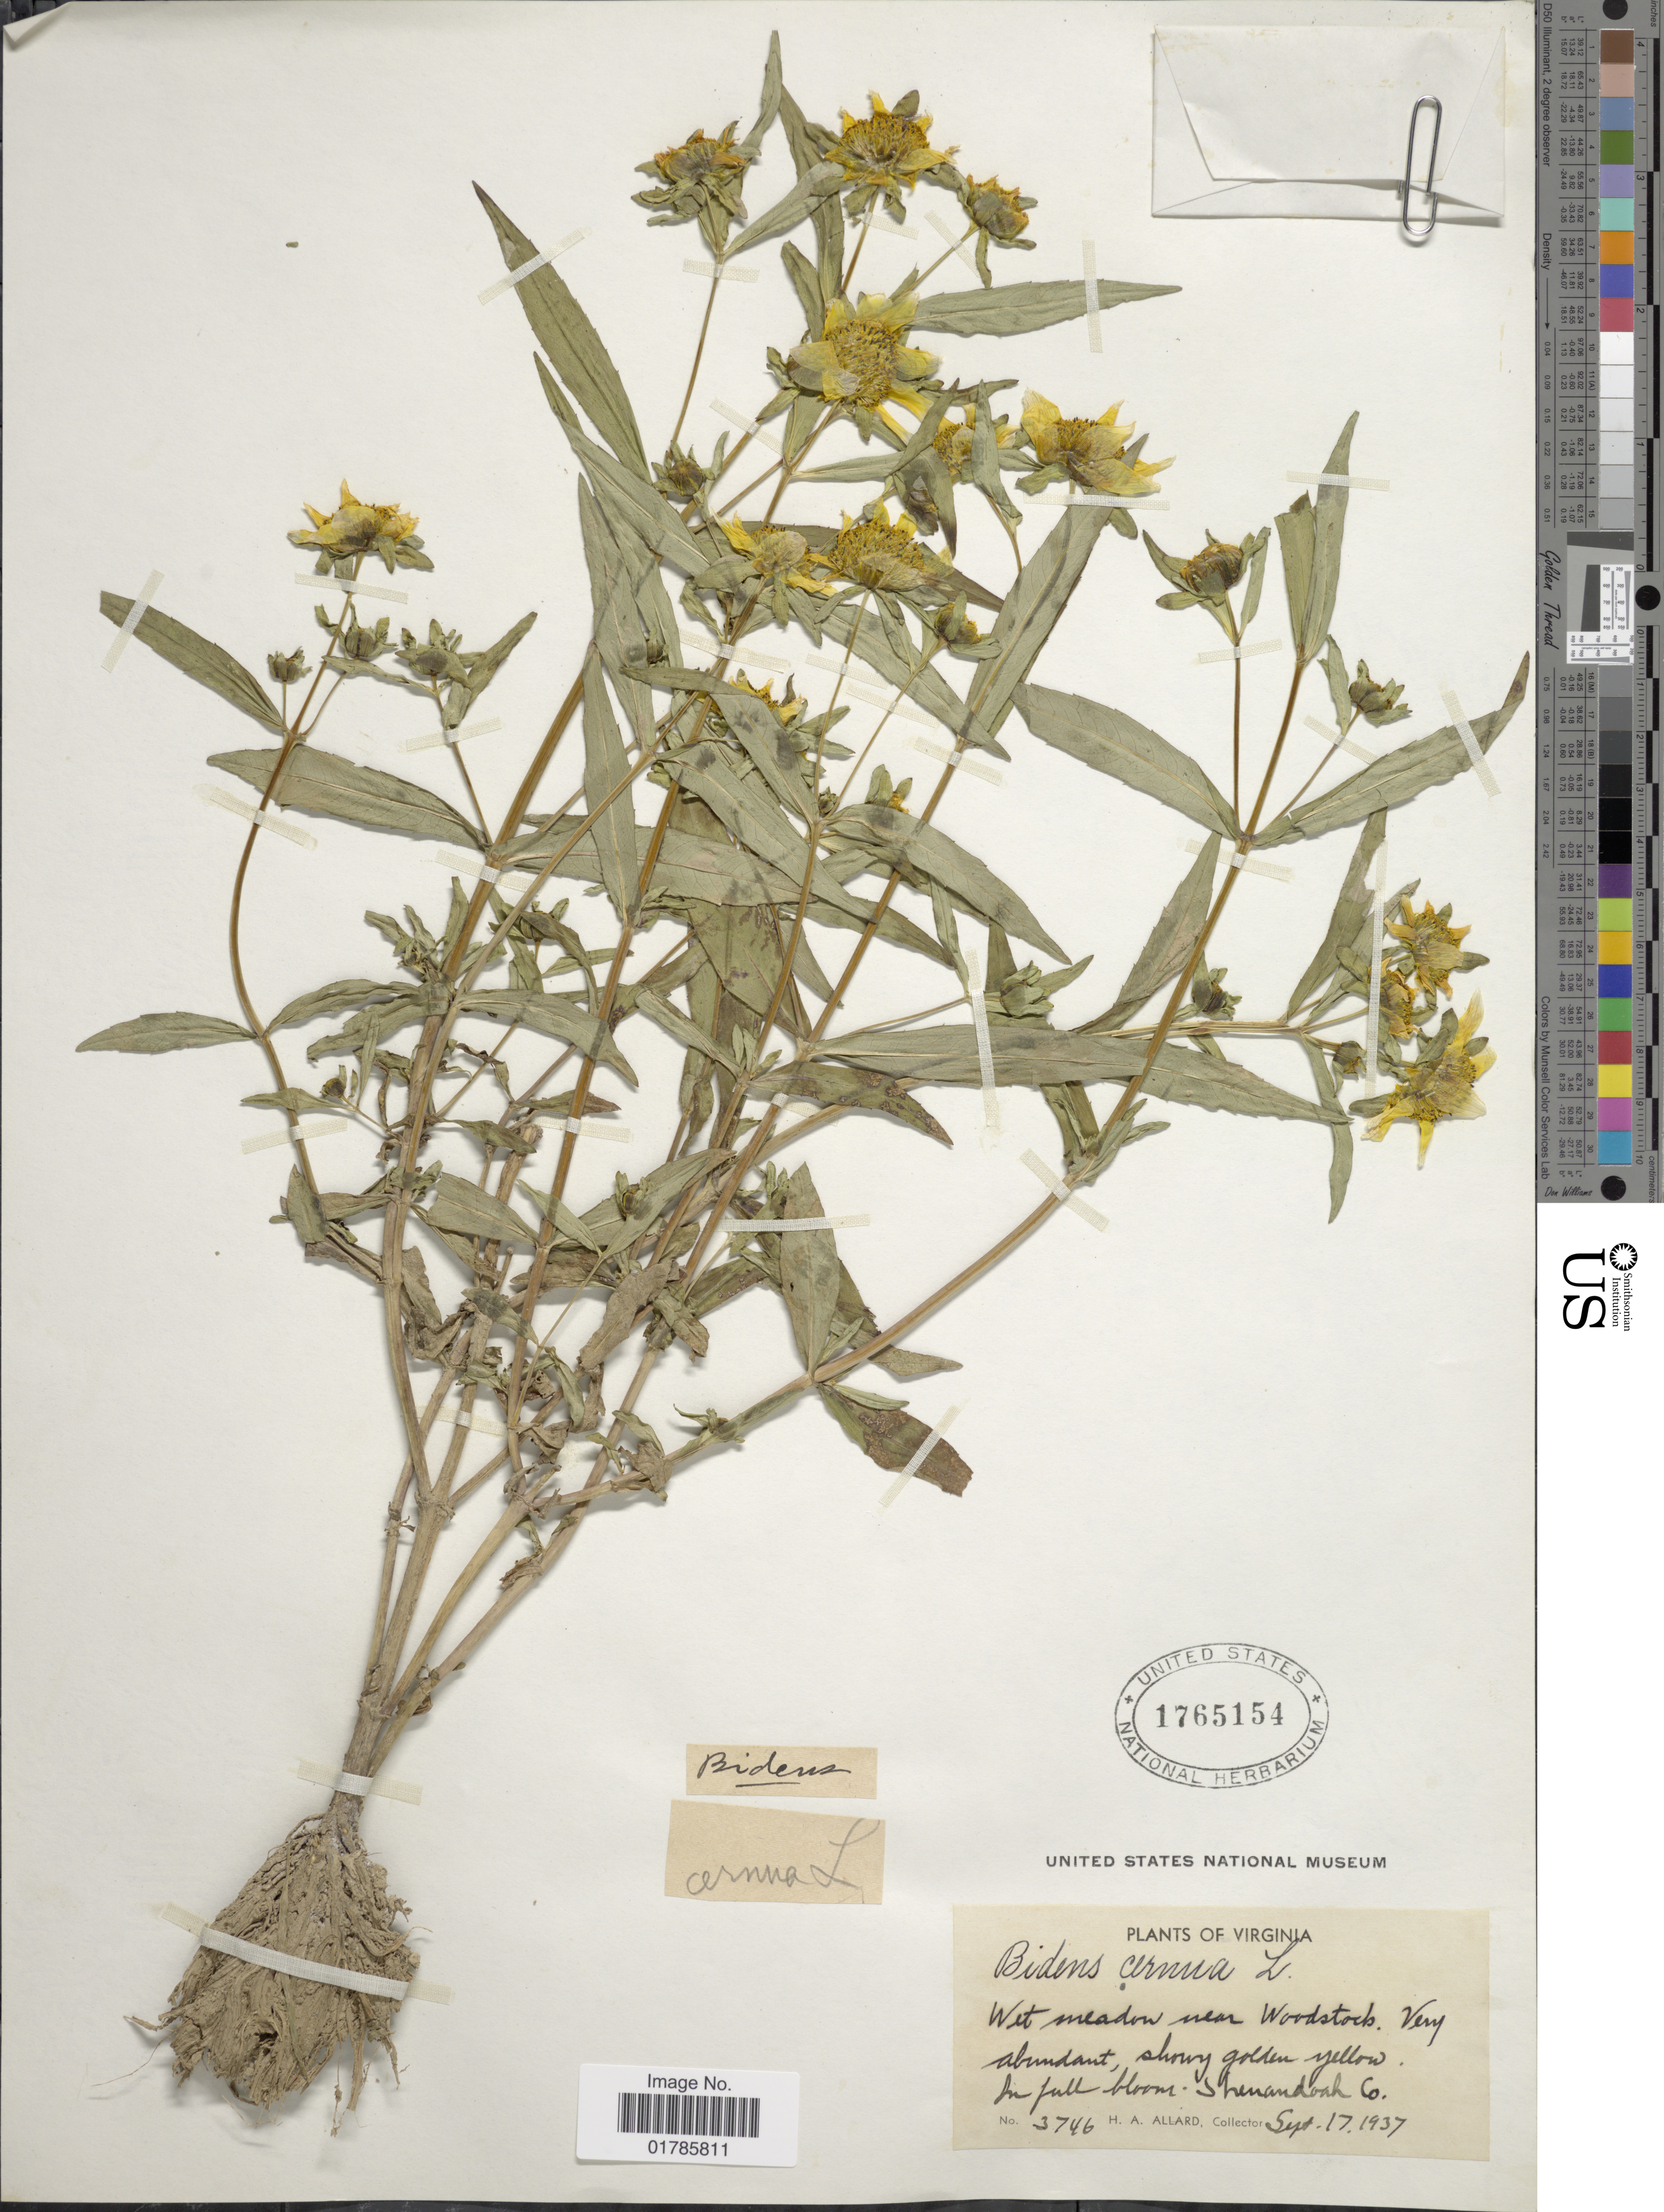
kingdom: Plantae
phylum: Tracheophyta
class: Magnoliopsida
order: Asterales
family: Asteraceae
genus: Bidens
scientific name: Bidens cernua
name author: L.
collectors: H. A. Allard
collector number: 3746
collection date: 1937-09-17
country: United States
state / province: Virginia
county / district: Shenandoah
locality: Shenandoah Co.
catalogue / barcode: US 1765154